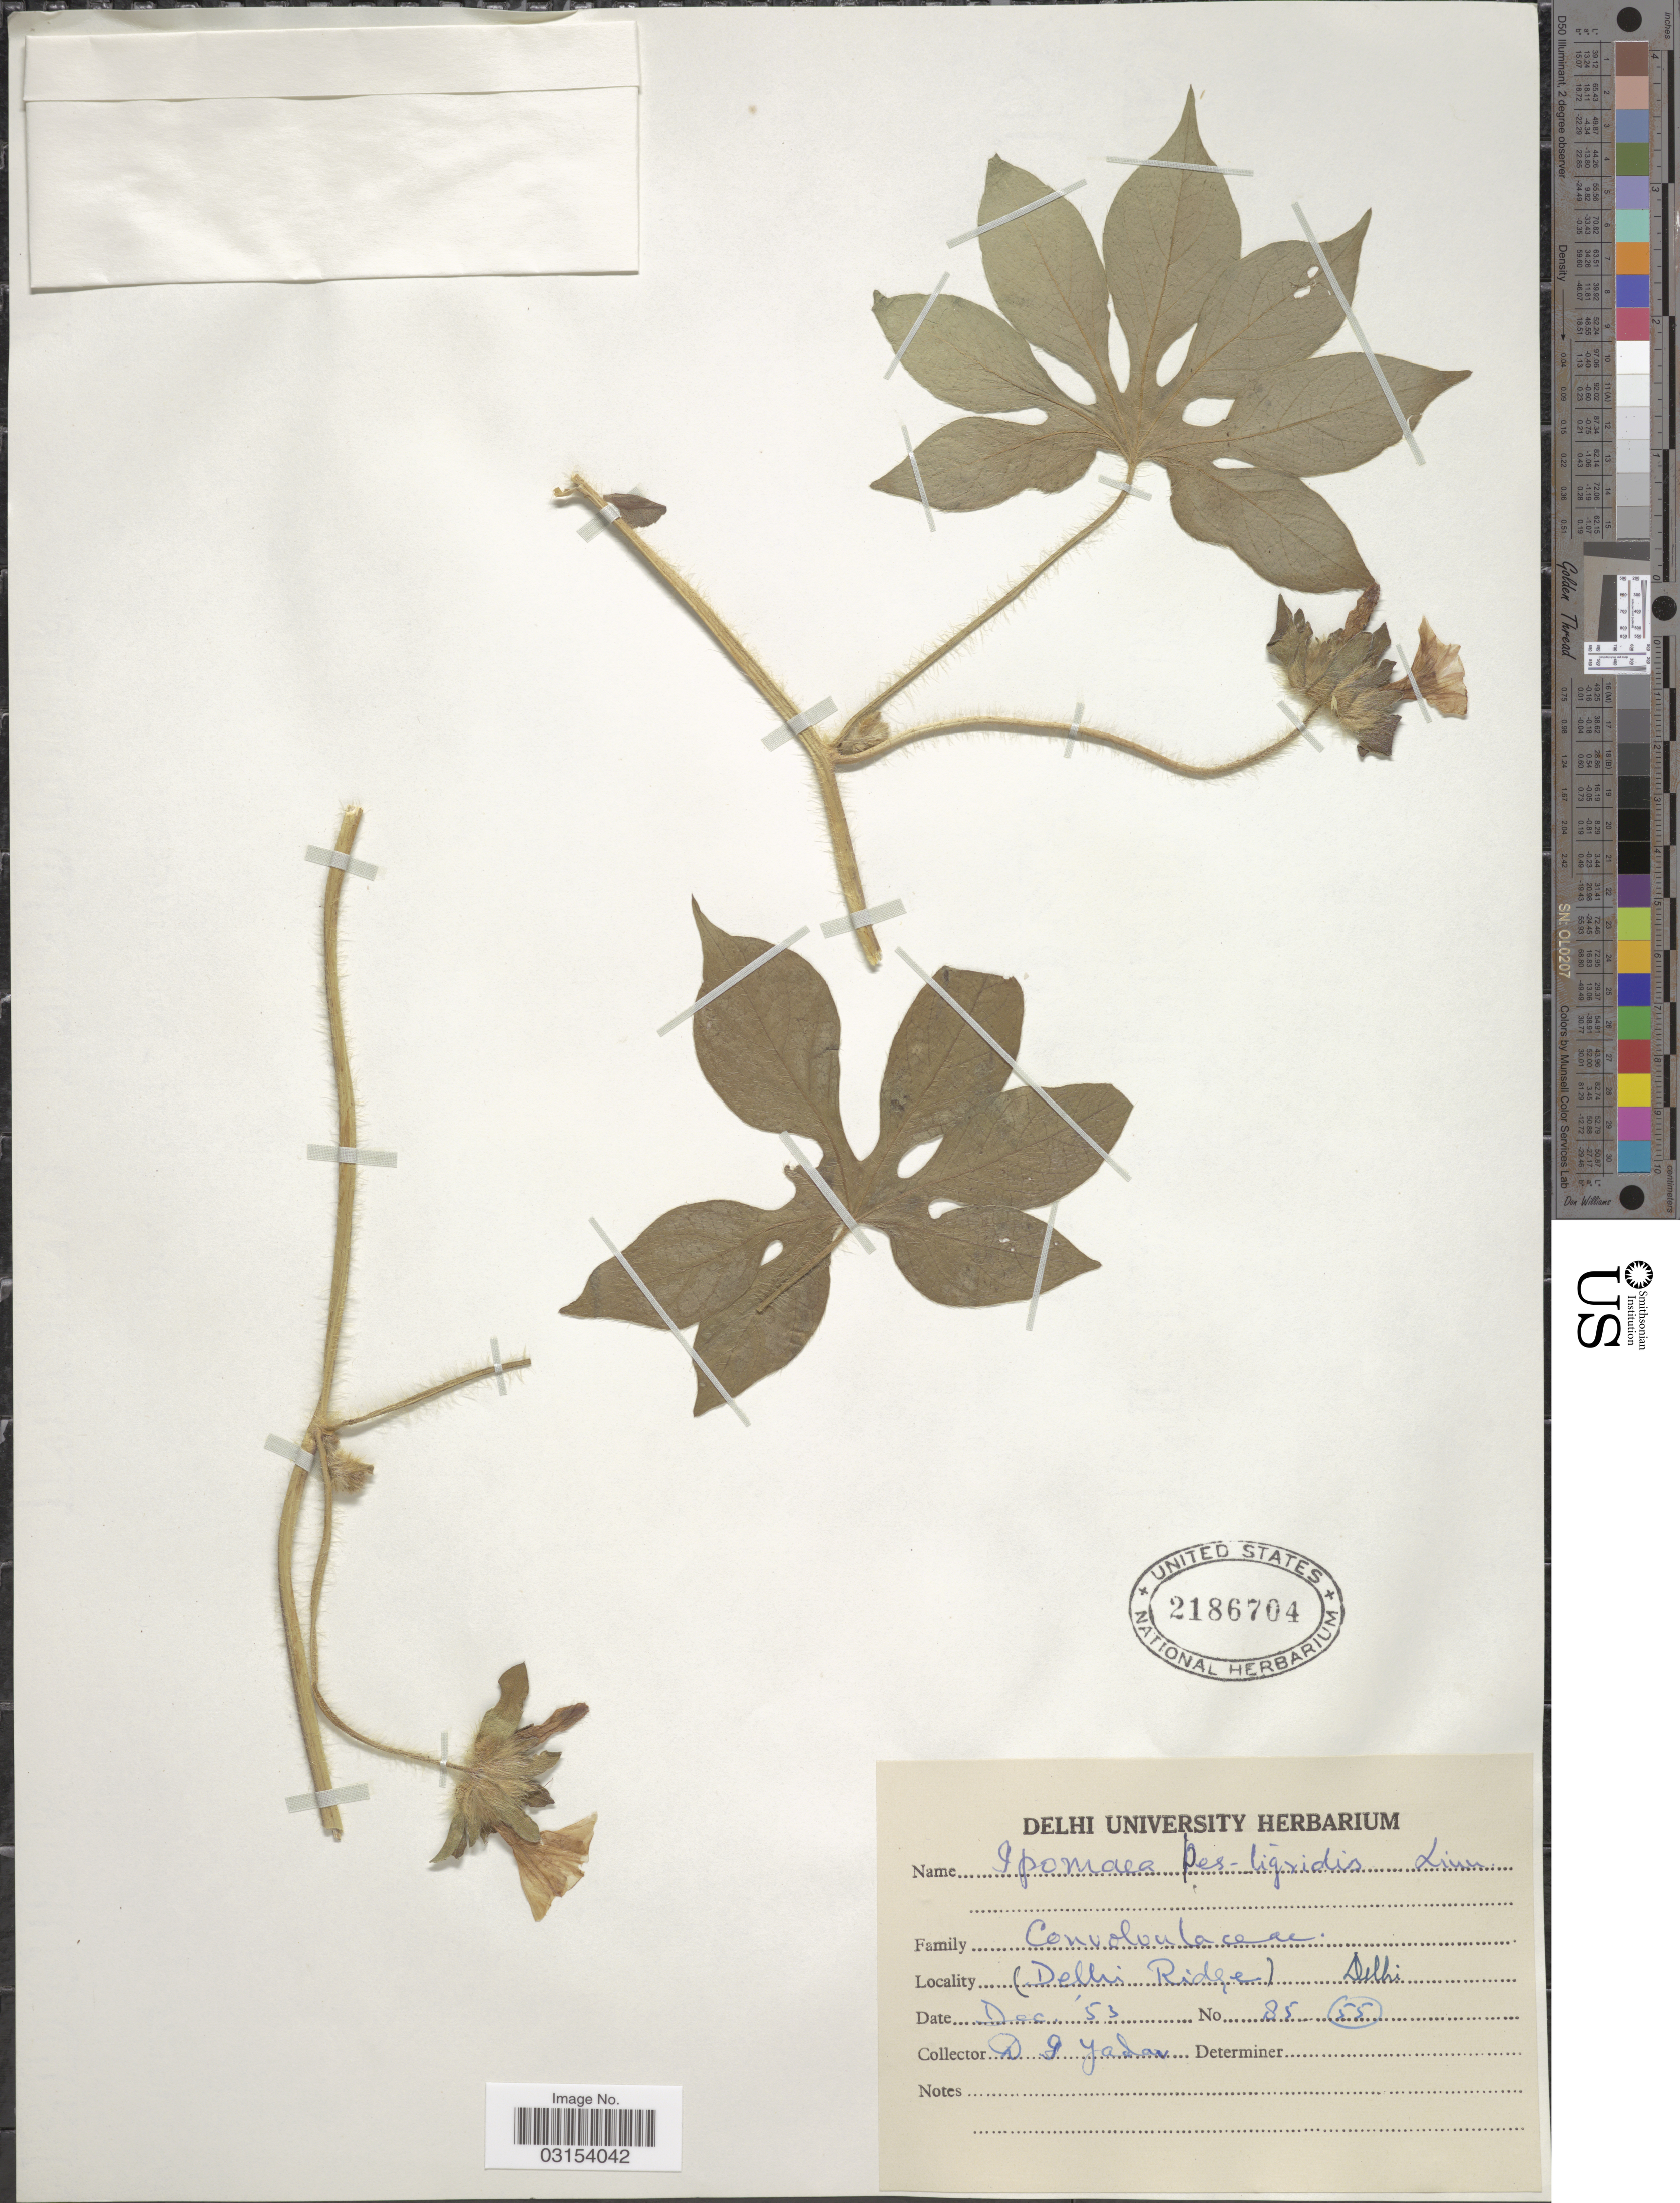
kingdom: Plantae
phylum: Tracheophyta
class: Magnoliopsida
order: Solanales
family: Convolvulaceae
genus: Ipomoea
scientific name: Ipomoea pes-tigridis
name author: L.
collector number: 85(55)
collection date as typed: Transcribed d/m/y: /12/53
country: India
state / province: Delhi, Capital Territory of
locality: (Dehli Ridge) Delhi.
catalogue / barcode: US 2186704